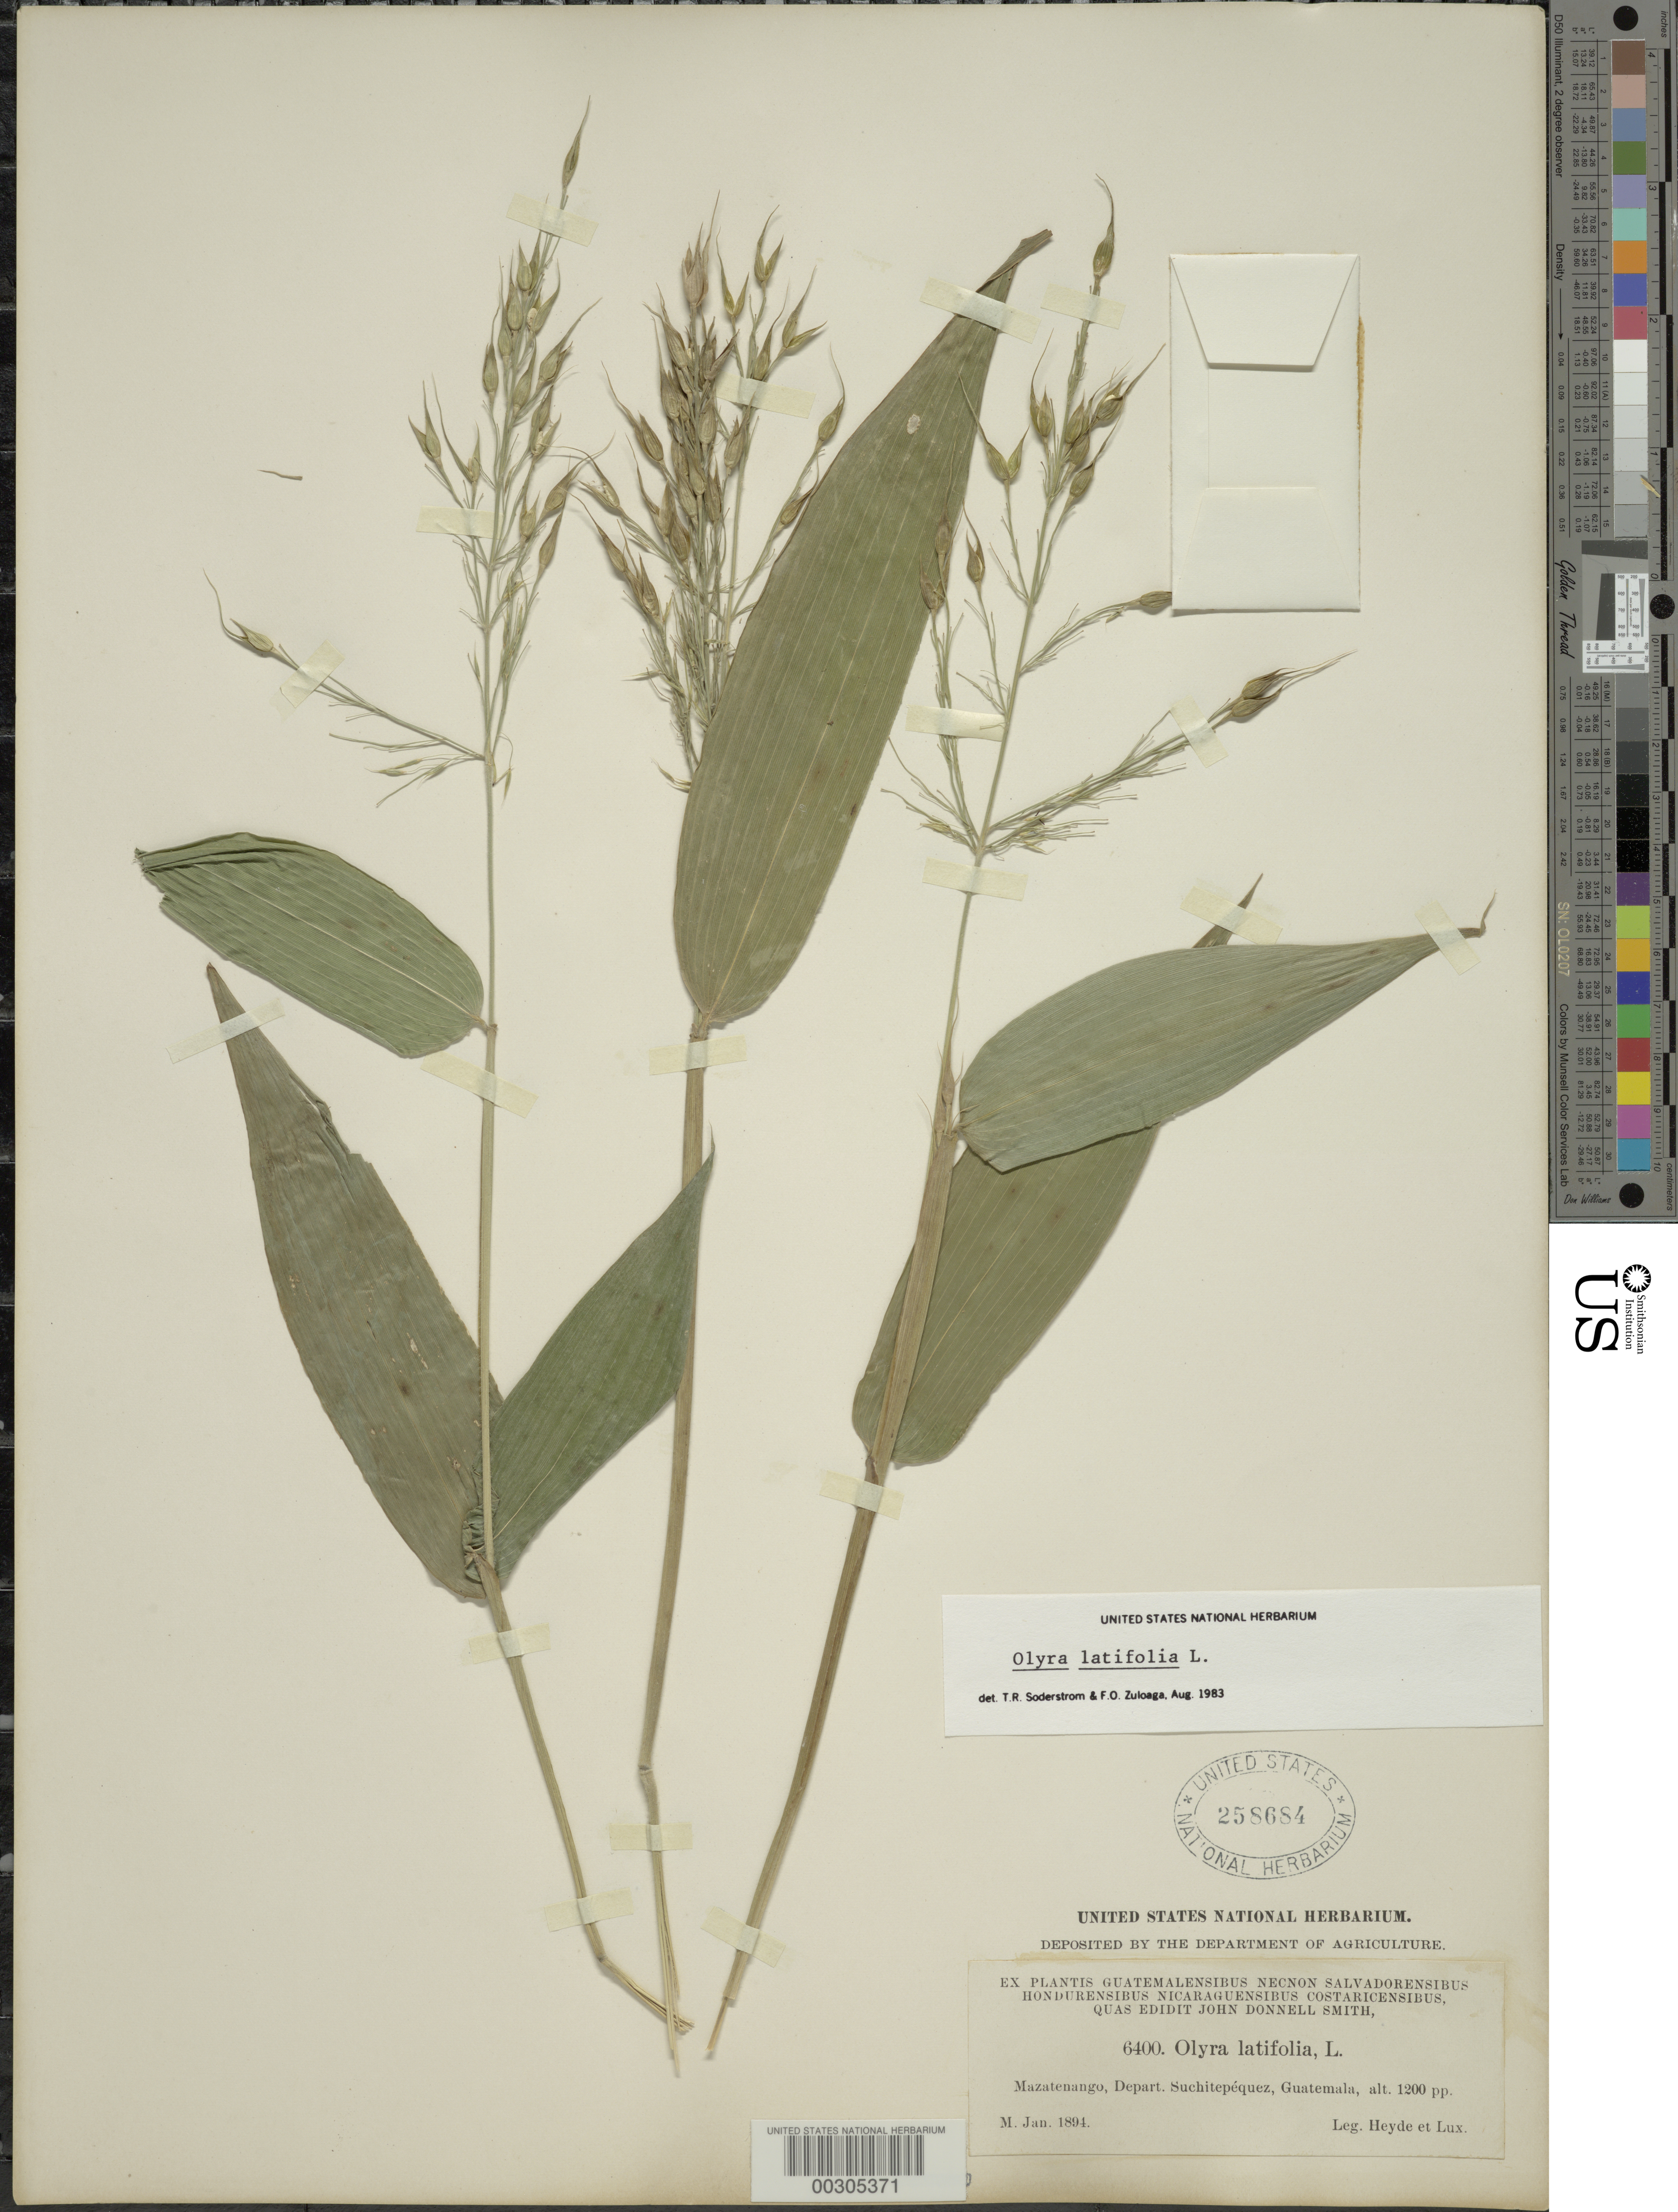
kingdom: Plantae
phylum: Tracheophyta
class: Liliopsida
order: Poales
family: Poaceae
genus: Olyra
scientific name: Olyra latifolia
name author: L.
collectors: E. T. Heyde & E. Lux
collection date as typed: Jan 1894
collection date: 1894-01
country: Guatemala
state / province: Suchitepéquez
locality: Mazatenango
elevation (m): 1200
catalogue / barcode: US 258684